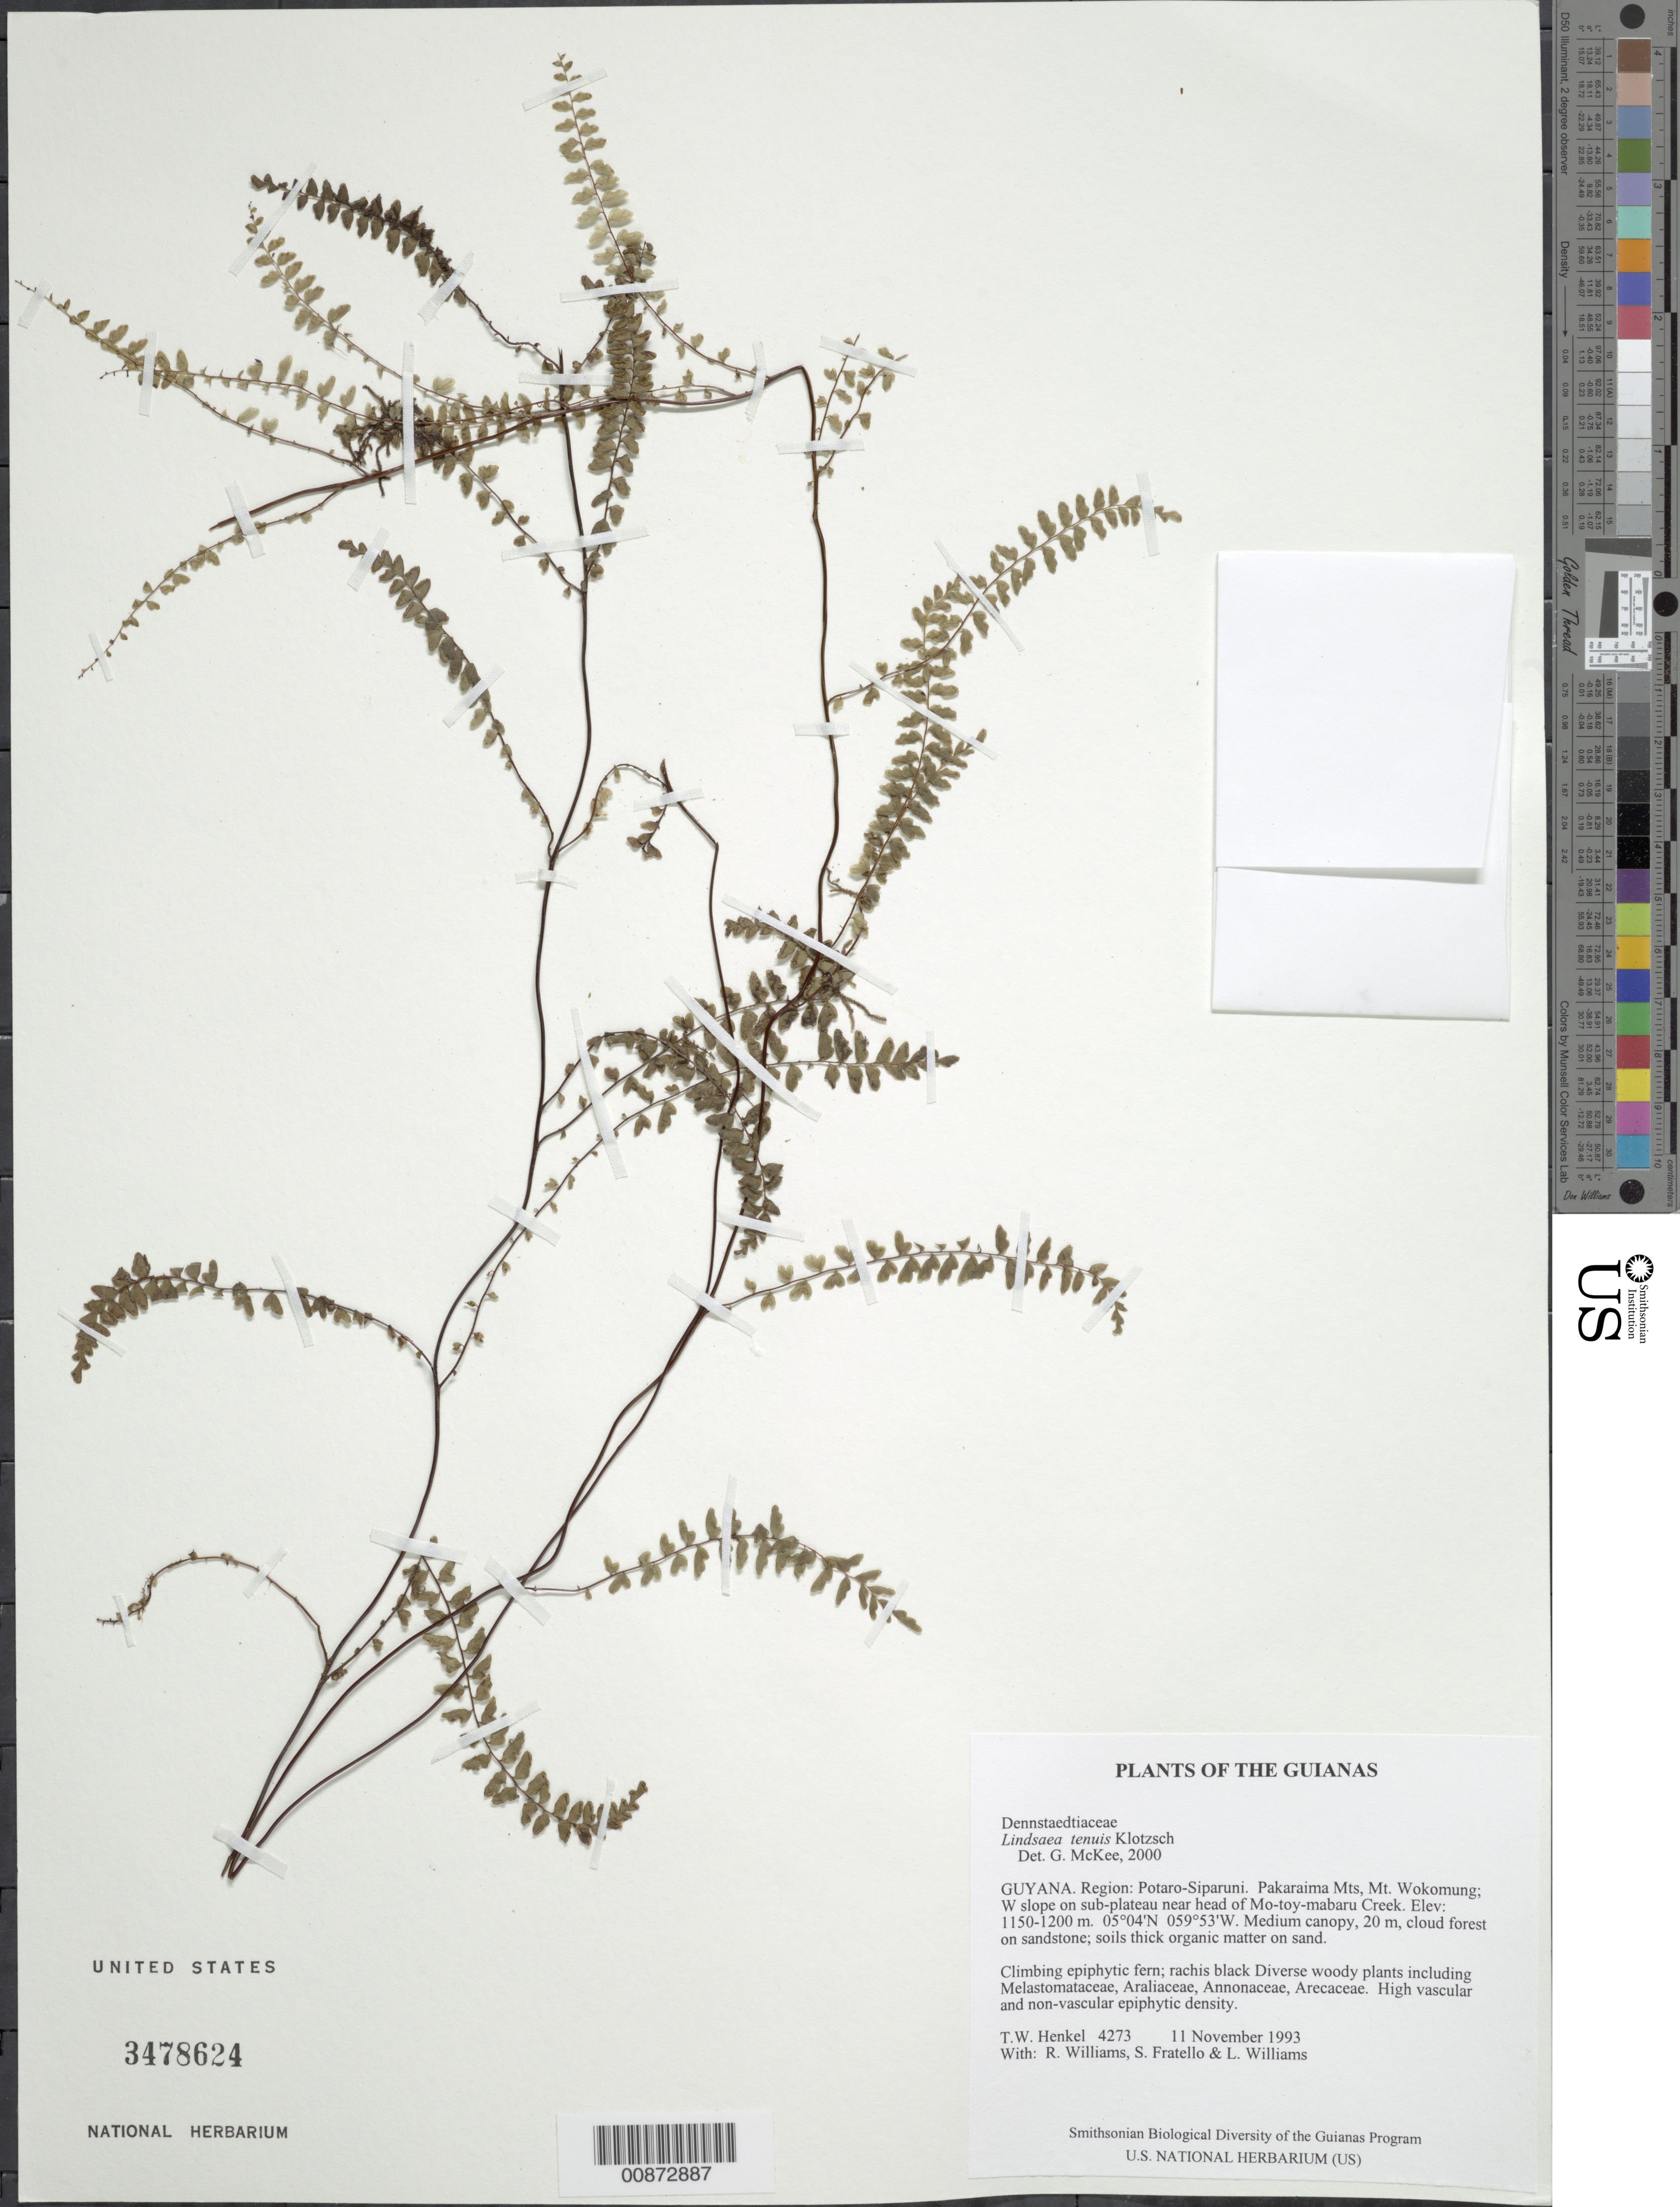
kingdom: Plantae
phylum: Tracheophyta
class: Polypodiopsida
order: Polypodiales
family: Lindsaeaceae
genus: Lindsaea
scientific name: Lindsaea tenuis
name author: Klotzsch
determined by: McKee, G. S., (US), NMNH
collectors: T. Henkel, R. Williams, S. Fratello & L. Williams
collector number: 4273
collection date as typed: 11 November 1993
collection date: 1993-11-11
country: Guyana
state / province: Potaro-Siparuni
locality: Pakaraima Mts, Mt. Wokomung; W slope on sub-plateau near head of Mo-toy-mabaru Creek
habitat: Medium canopy, 20 m, cloud forest on sandstone; soils thick organic matter on sand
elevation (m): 1150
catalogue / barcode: US 3478624